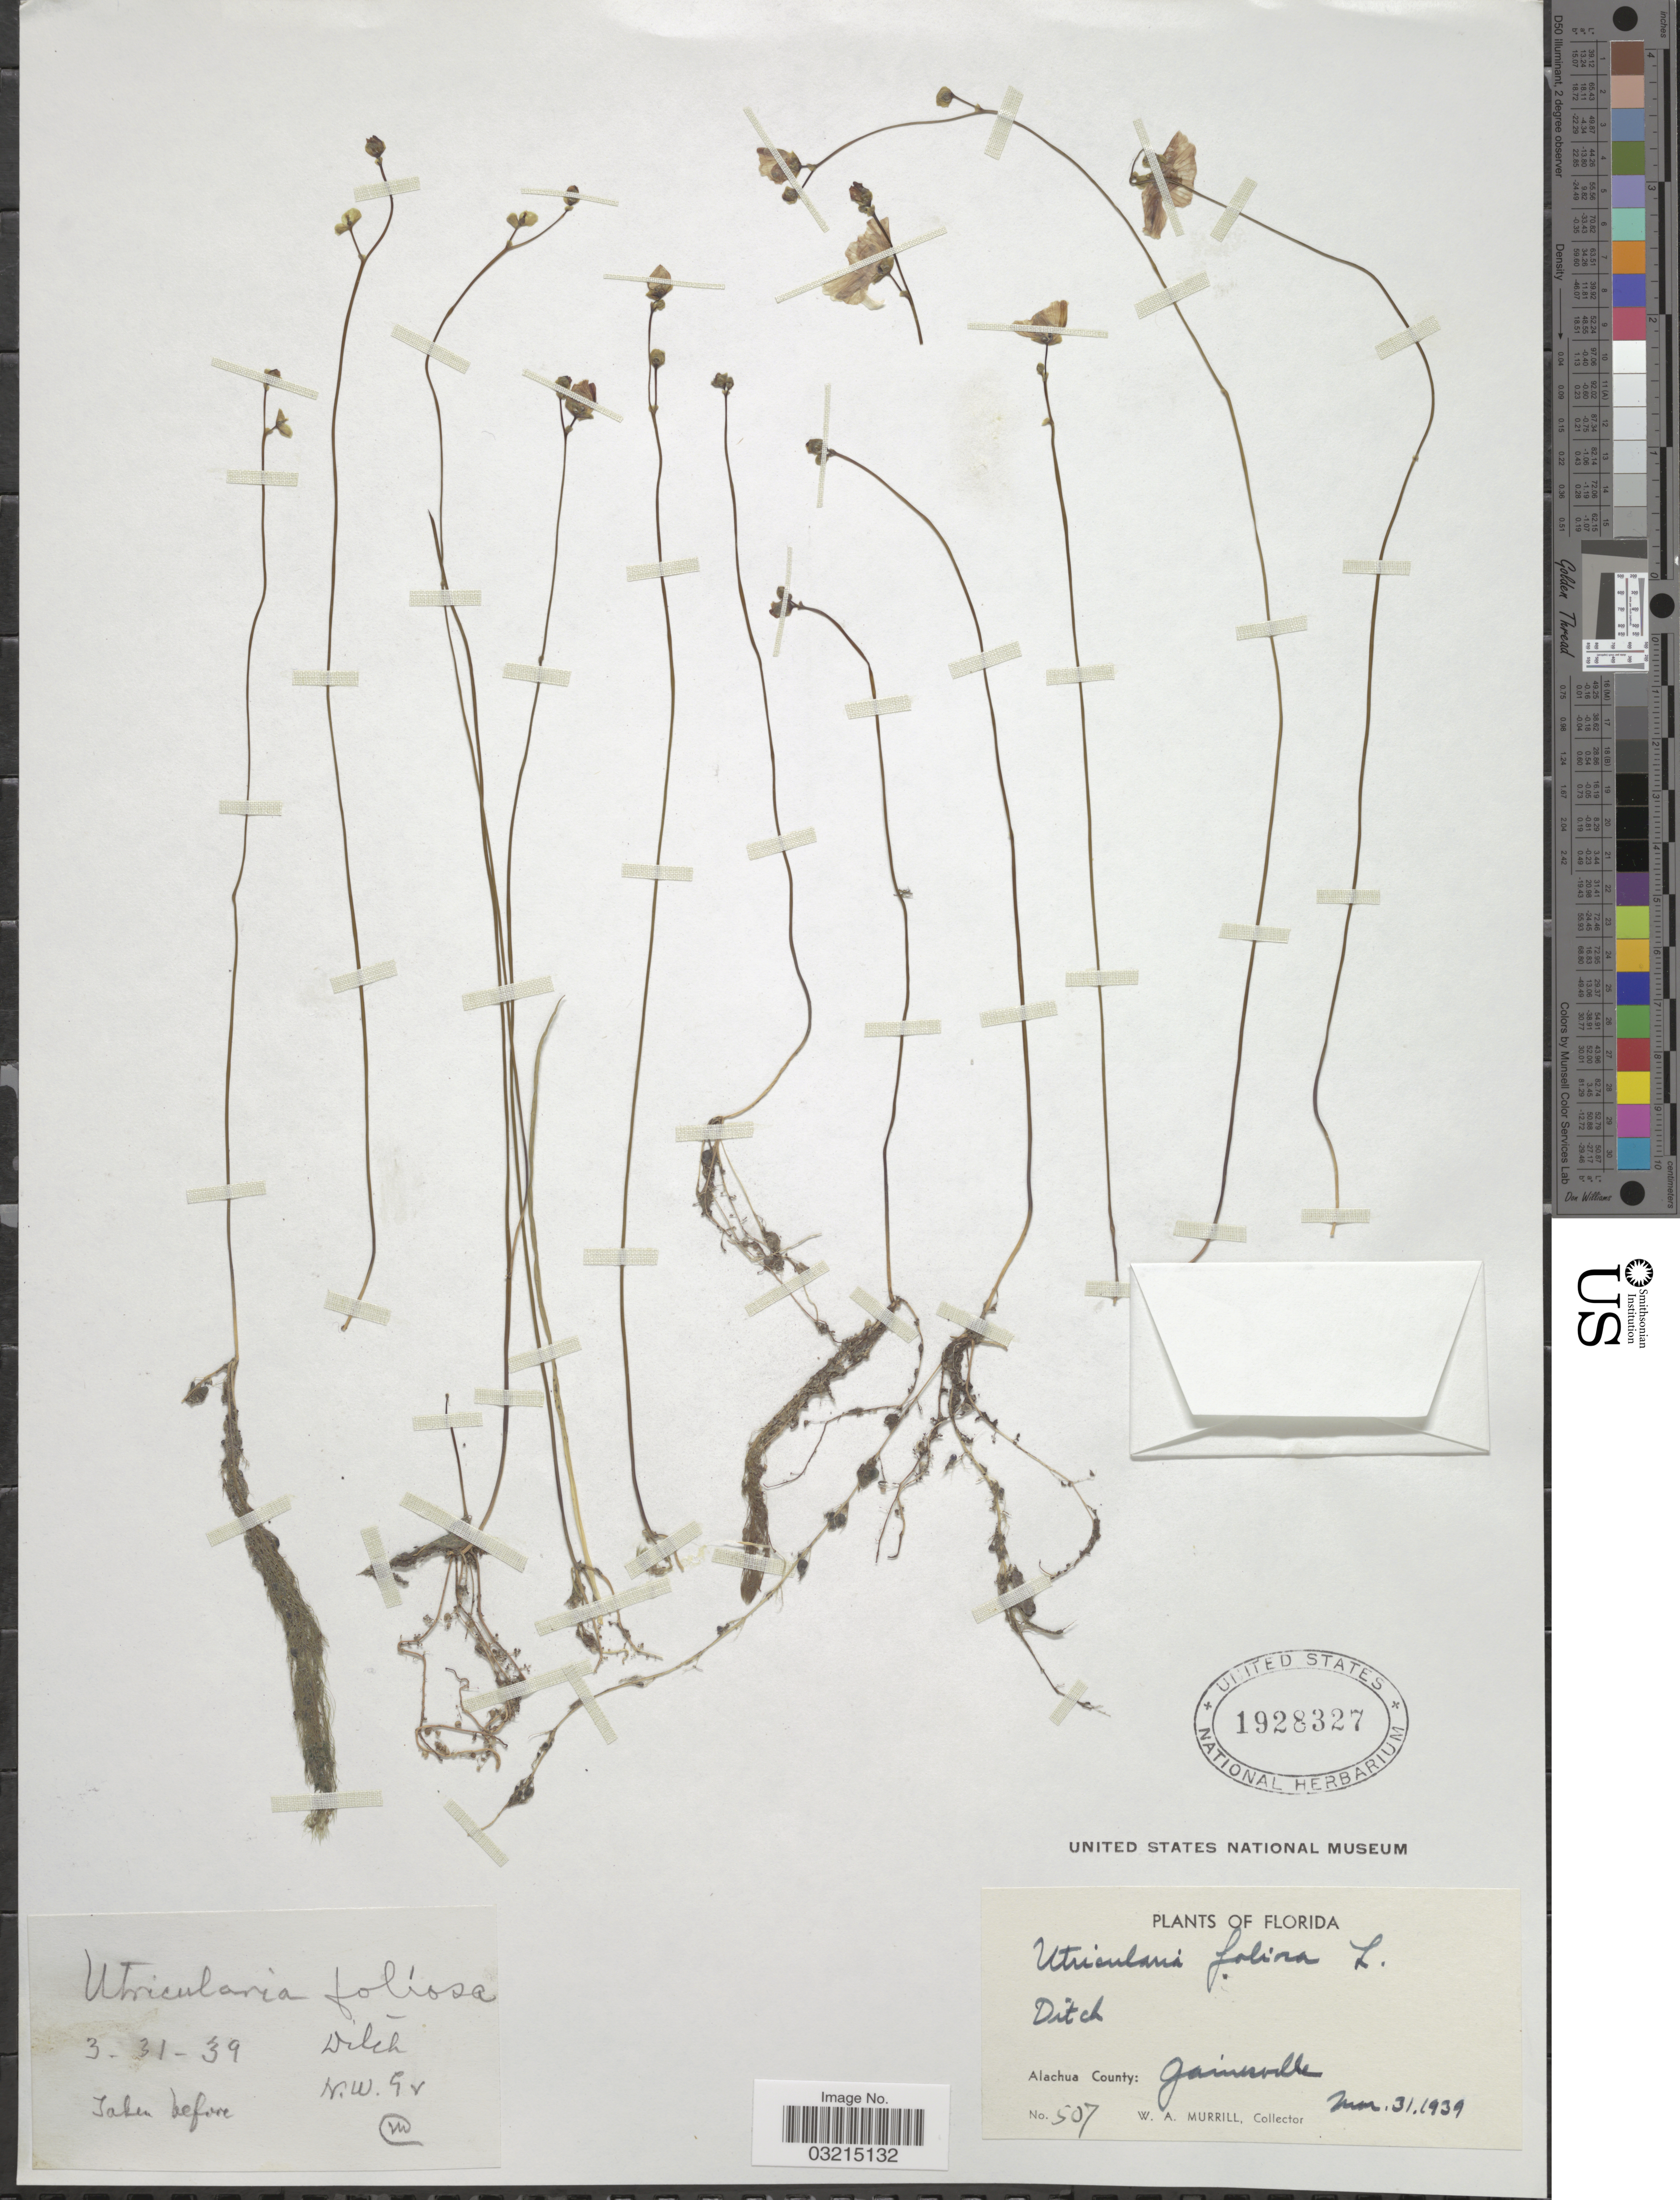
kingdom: Plantae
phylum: Tracheophyta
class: Magnoliopsida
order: Lamiales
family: Lentibulariaceae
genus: Utricularia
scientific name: Utricularia gibba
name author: L.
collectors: W. A. Murrill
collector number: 507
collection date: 1939-03-31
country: United States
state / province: Florida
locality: Ditch. Alachua County: Gainsville. N.W. Gv.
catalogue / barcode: US 1928327